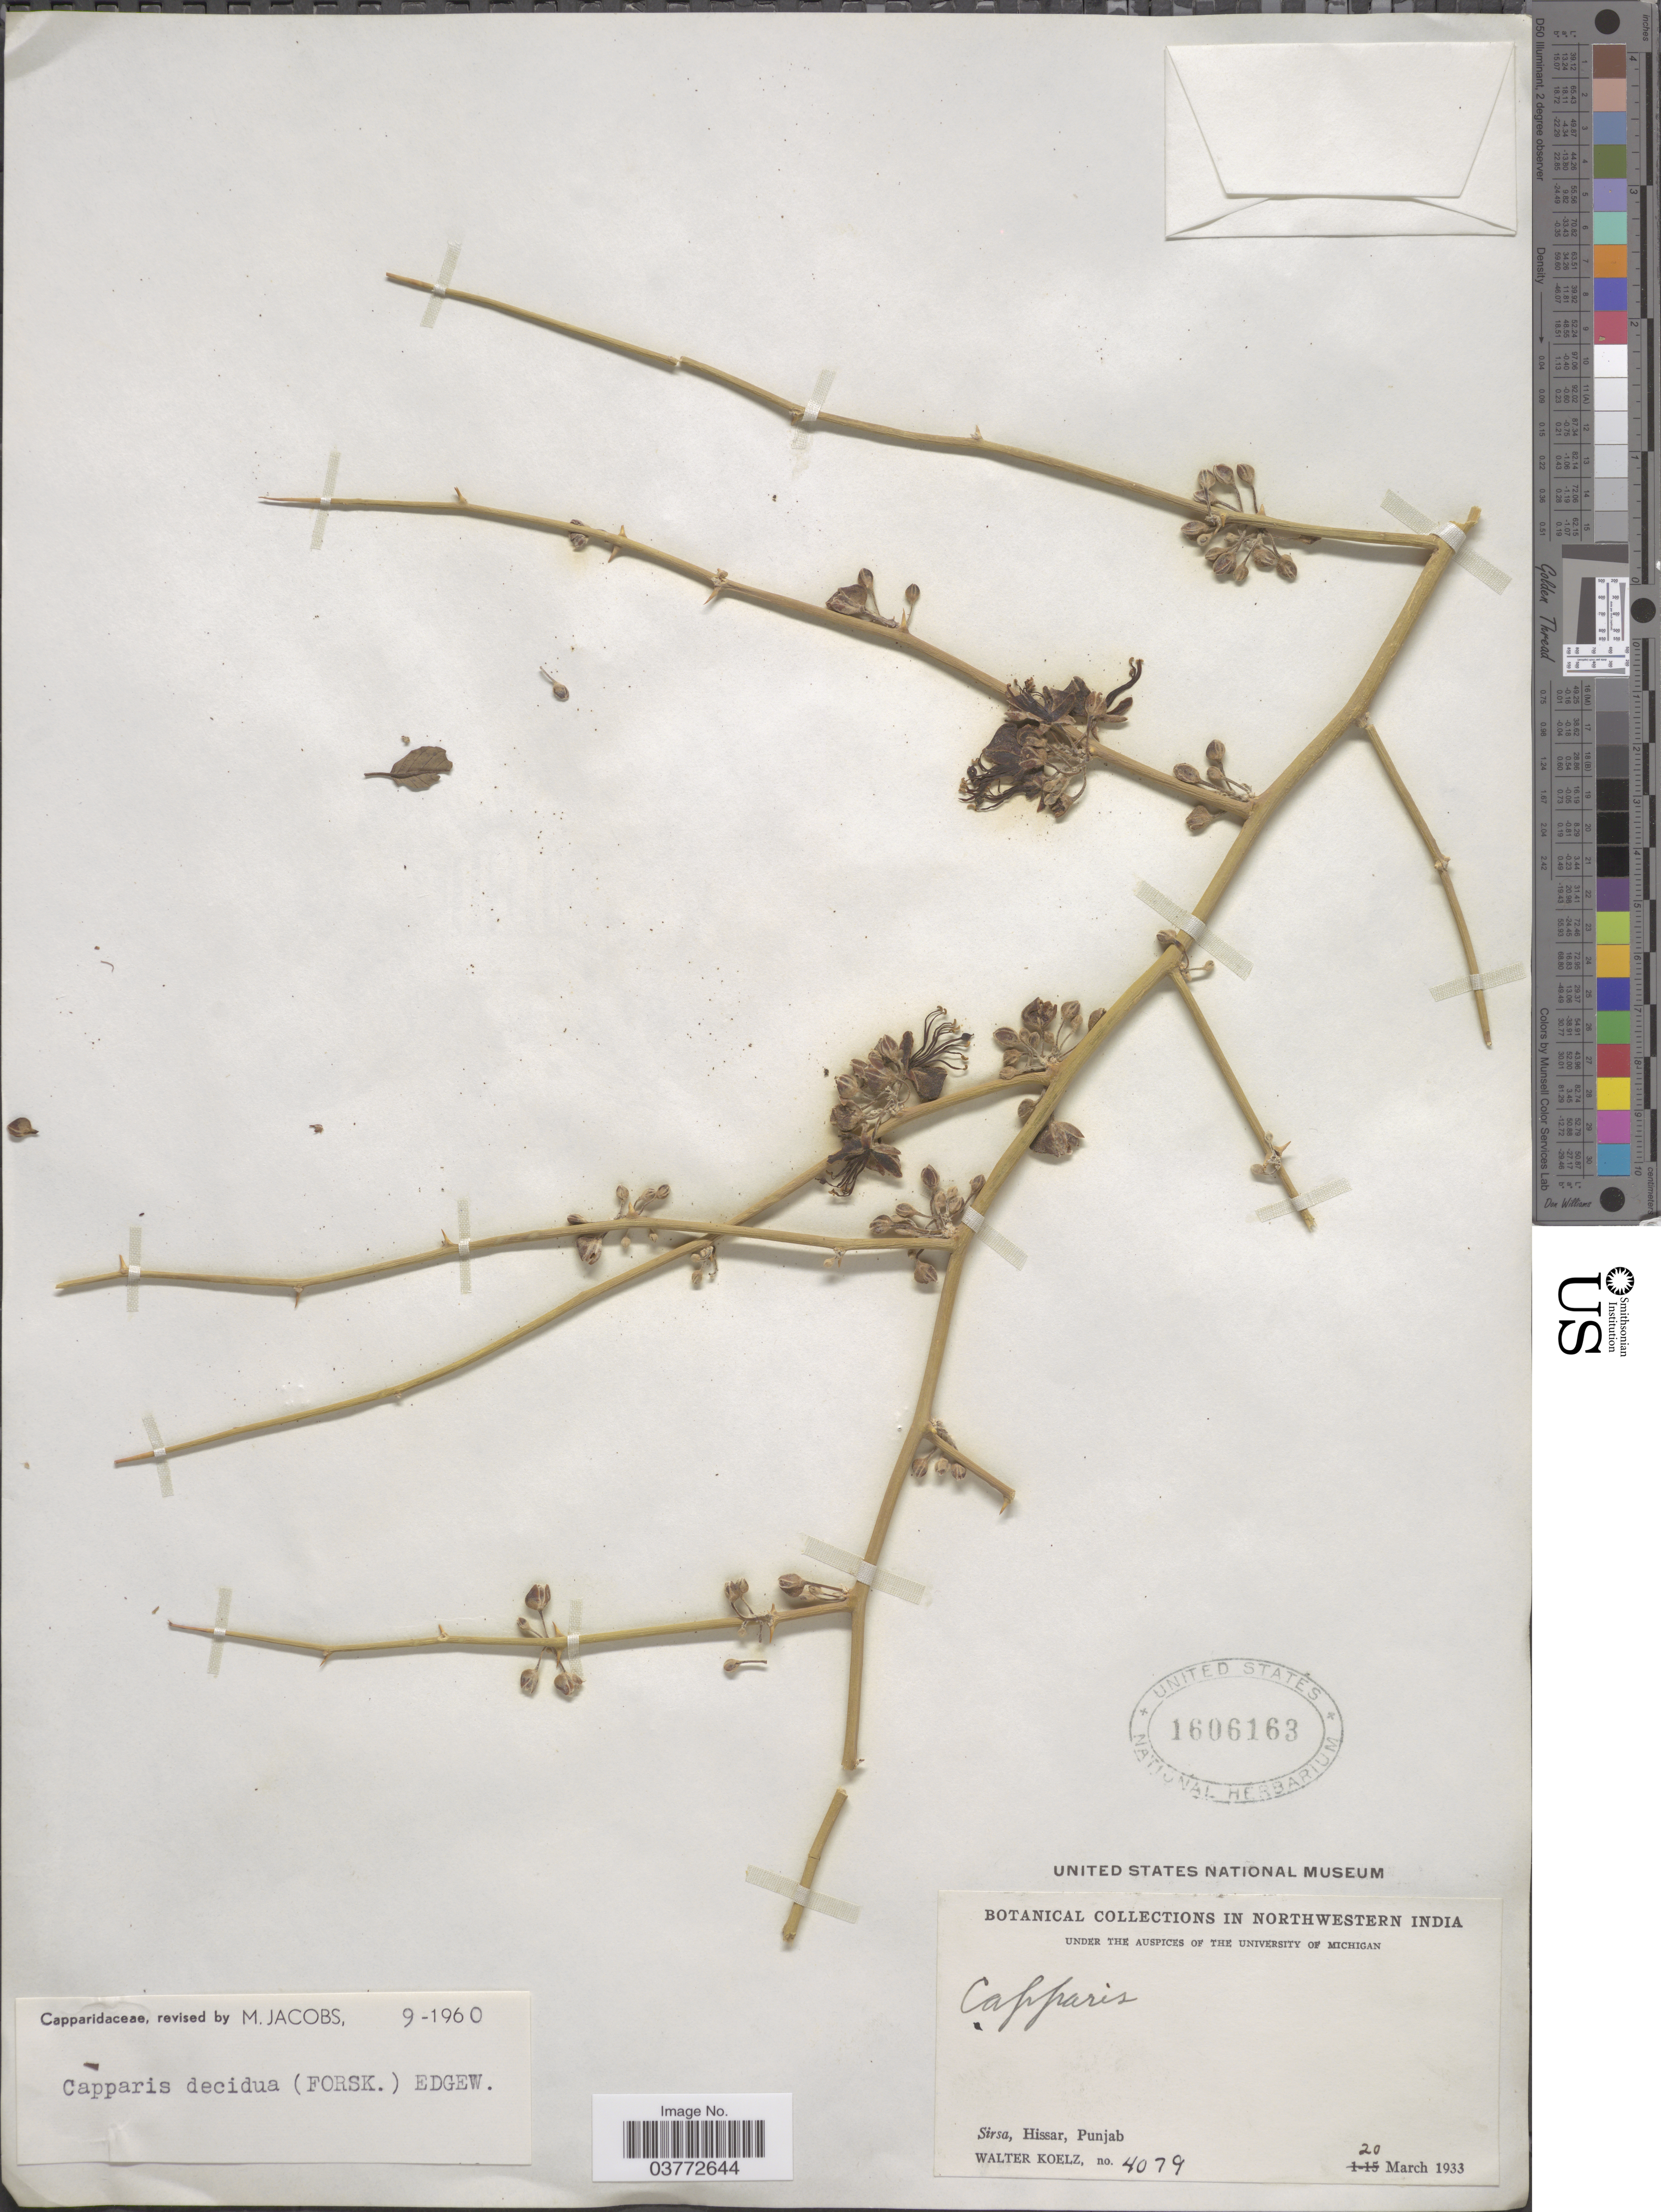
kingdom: Plantae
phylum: Tracheophyta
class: Magnoliopsida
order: Brassicales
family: Capparaceae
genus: Capparis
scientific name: Capparis decidua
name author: (Forssk.) Edgew.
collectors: W. N. Koelz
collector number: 4079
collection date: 1933-03-20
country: India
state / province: Punjab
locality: Northwestern India. Sirsa, Hissar.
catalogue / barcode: US 1606163